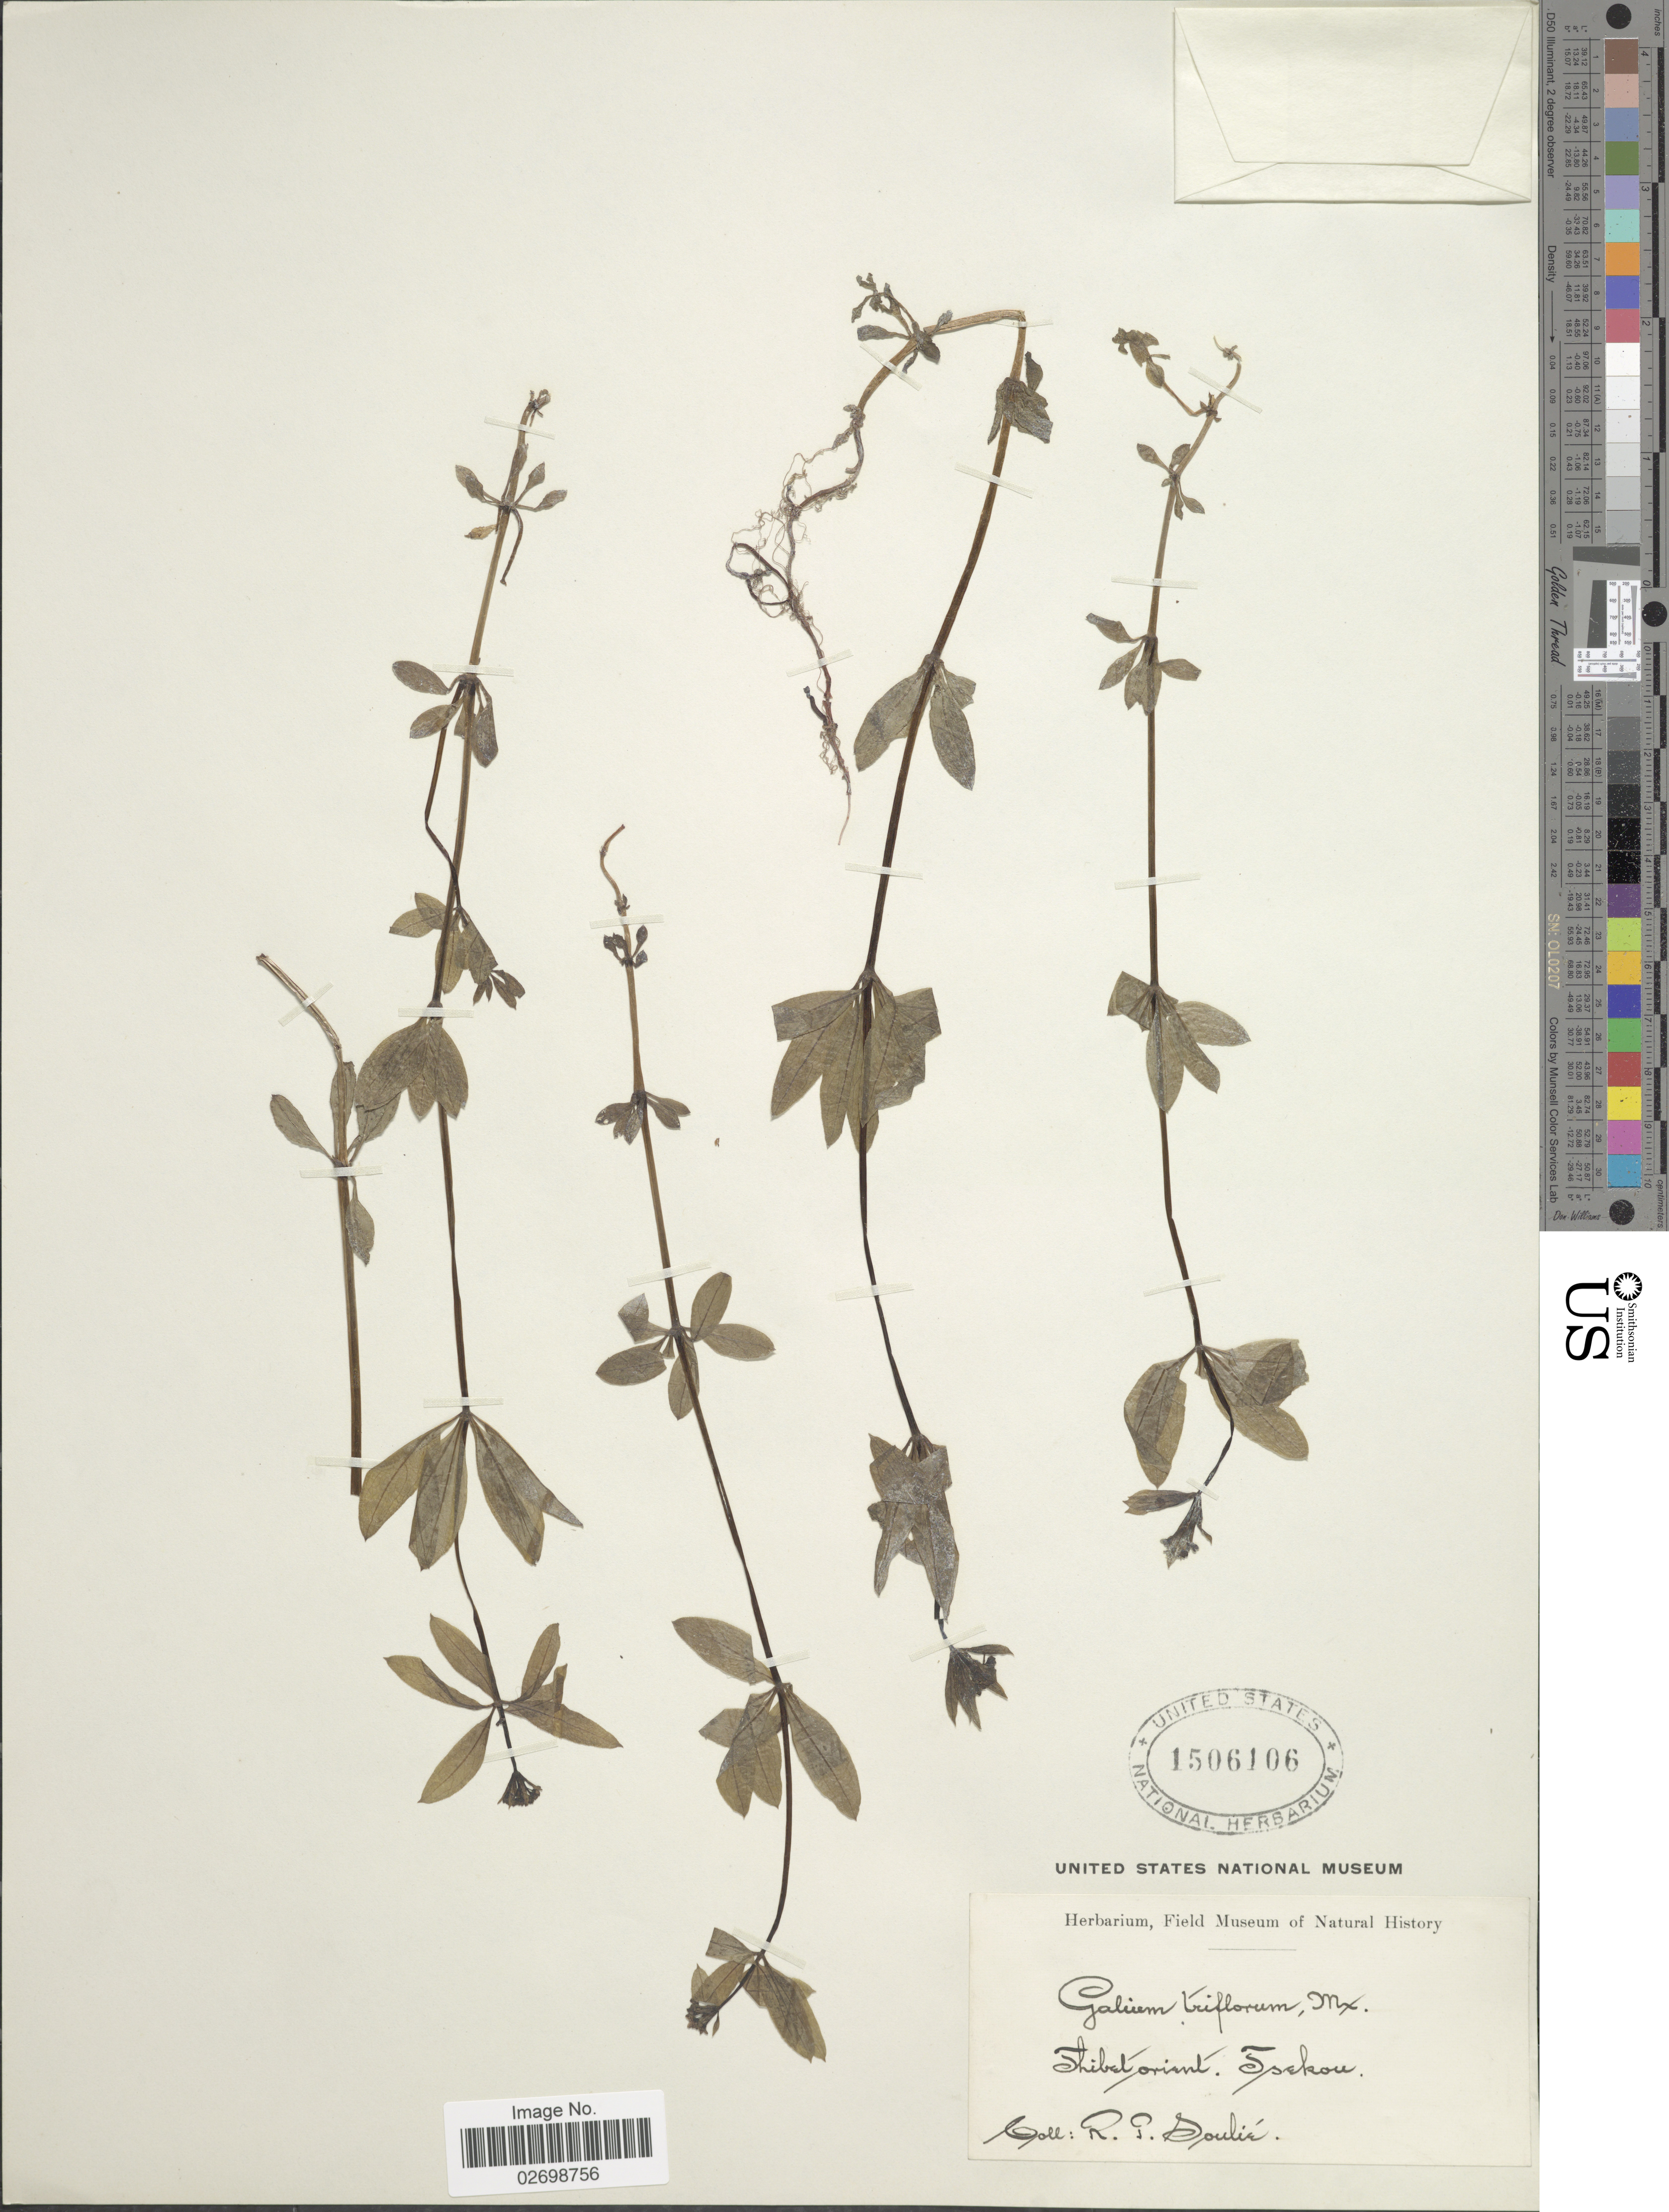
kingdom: Plantae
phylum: Tracheophyta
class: Magnoliopsida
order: Gentianales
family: Rubiaceae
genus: Galium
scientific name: Galium triflorum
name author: Michx.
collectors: R. Soulié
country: China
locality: Thibet orient., Tsekou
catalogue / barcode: US 1506106